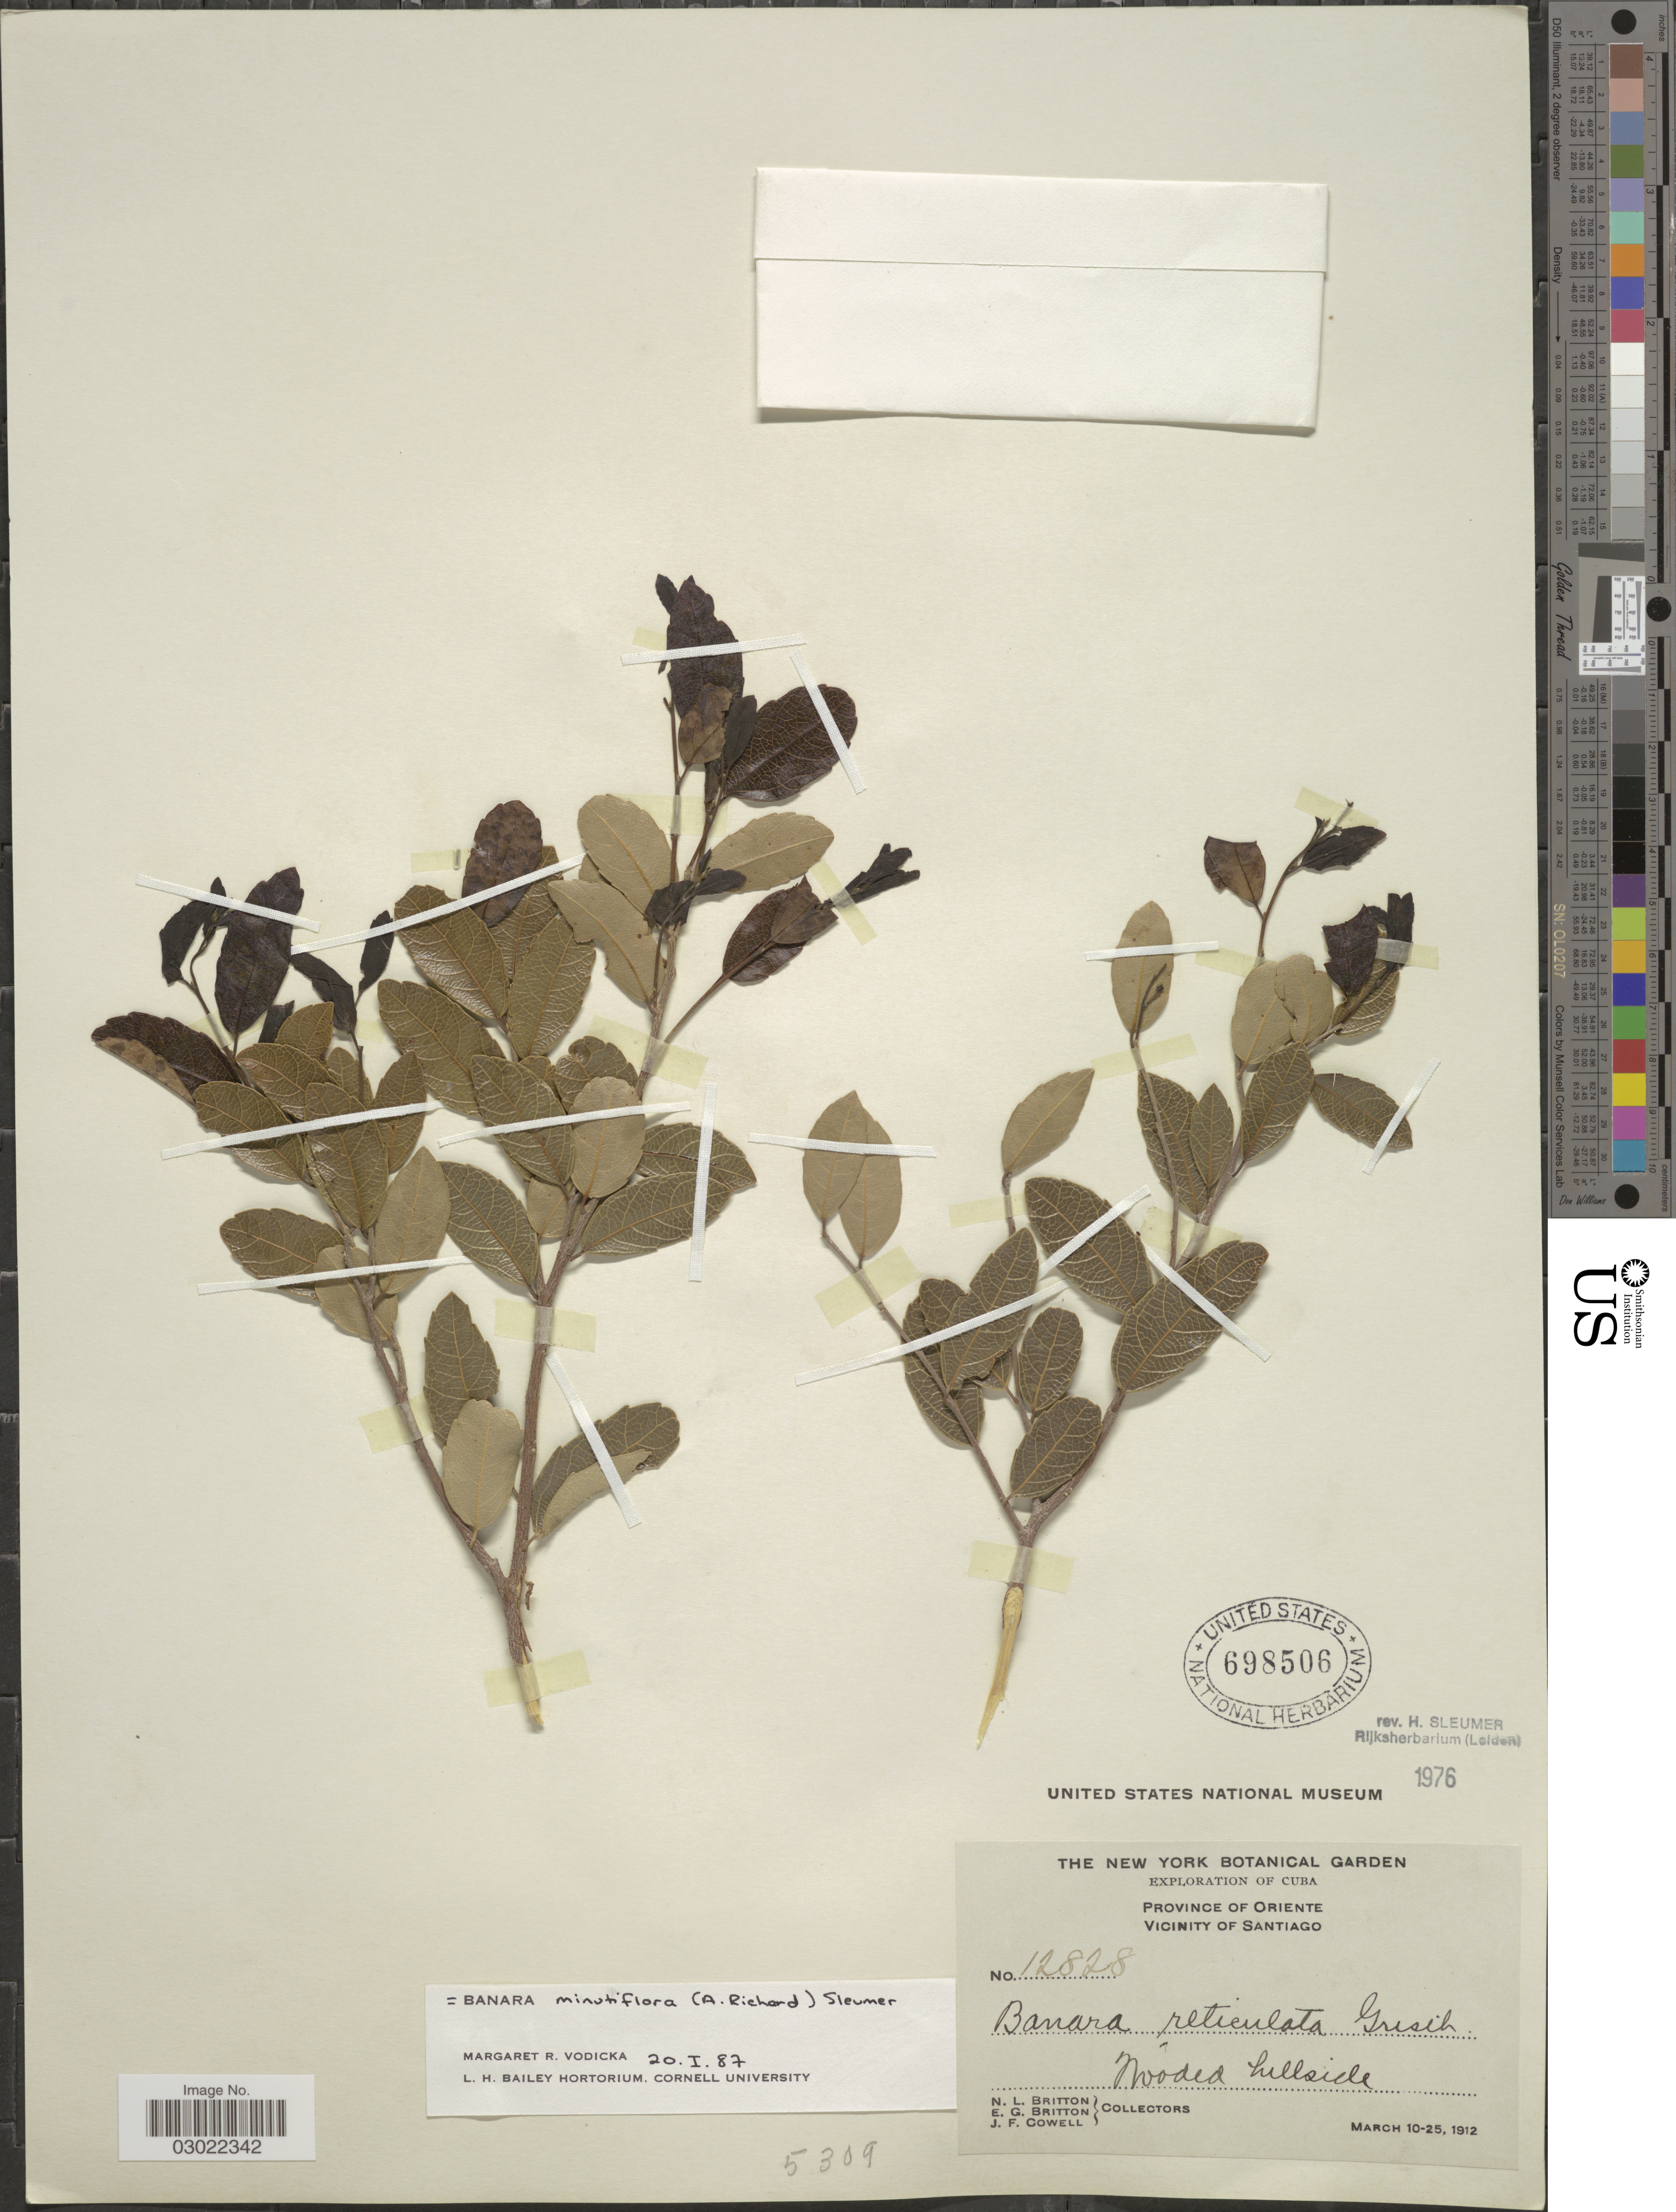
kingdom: Plantae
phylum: Tracheophyta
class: Magnoliopsida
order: Malpighiales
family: Salicaceae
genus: Banara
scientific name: Banara minutiflora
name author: (A. Rich.) Sleumer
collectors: N. Britton, E. G. Britton & J. F. Cowell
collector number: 12828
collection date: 1912-03-10/1912-03-25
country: Cuba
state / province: Oriente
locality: Province of Oriente. Vicinity of Santiago. Wooded hillside.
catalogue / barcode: US 698506